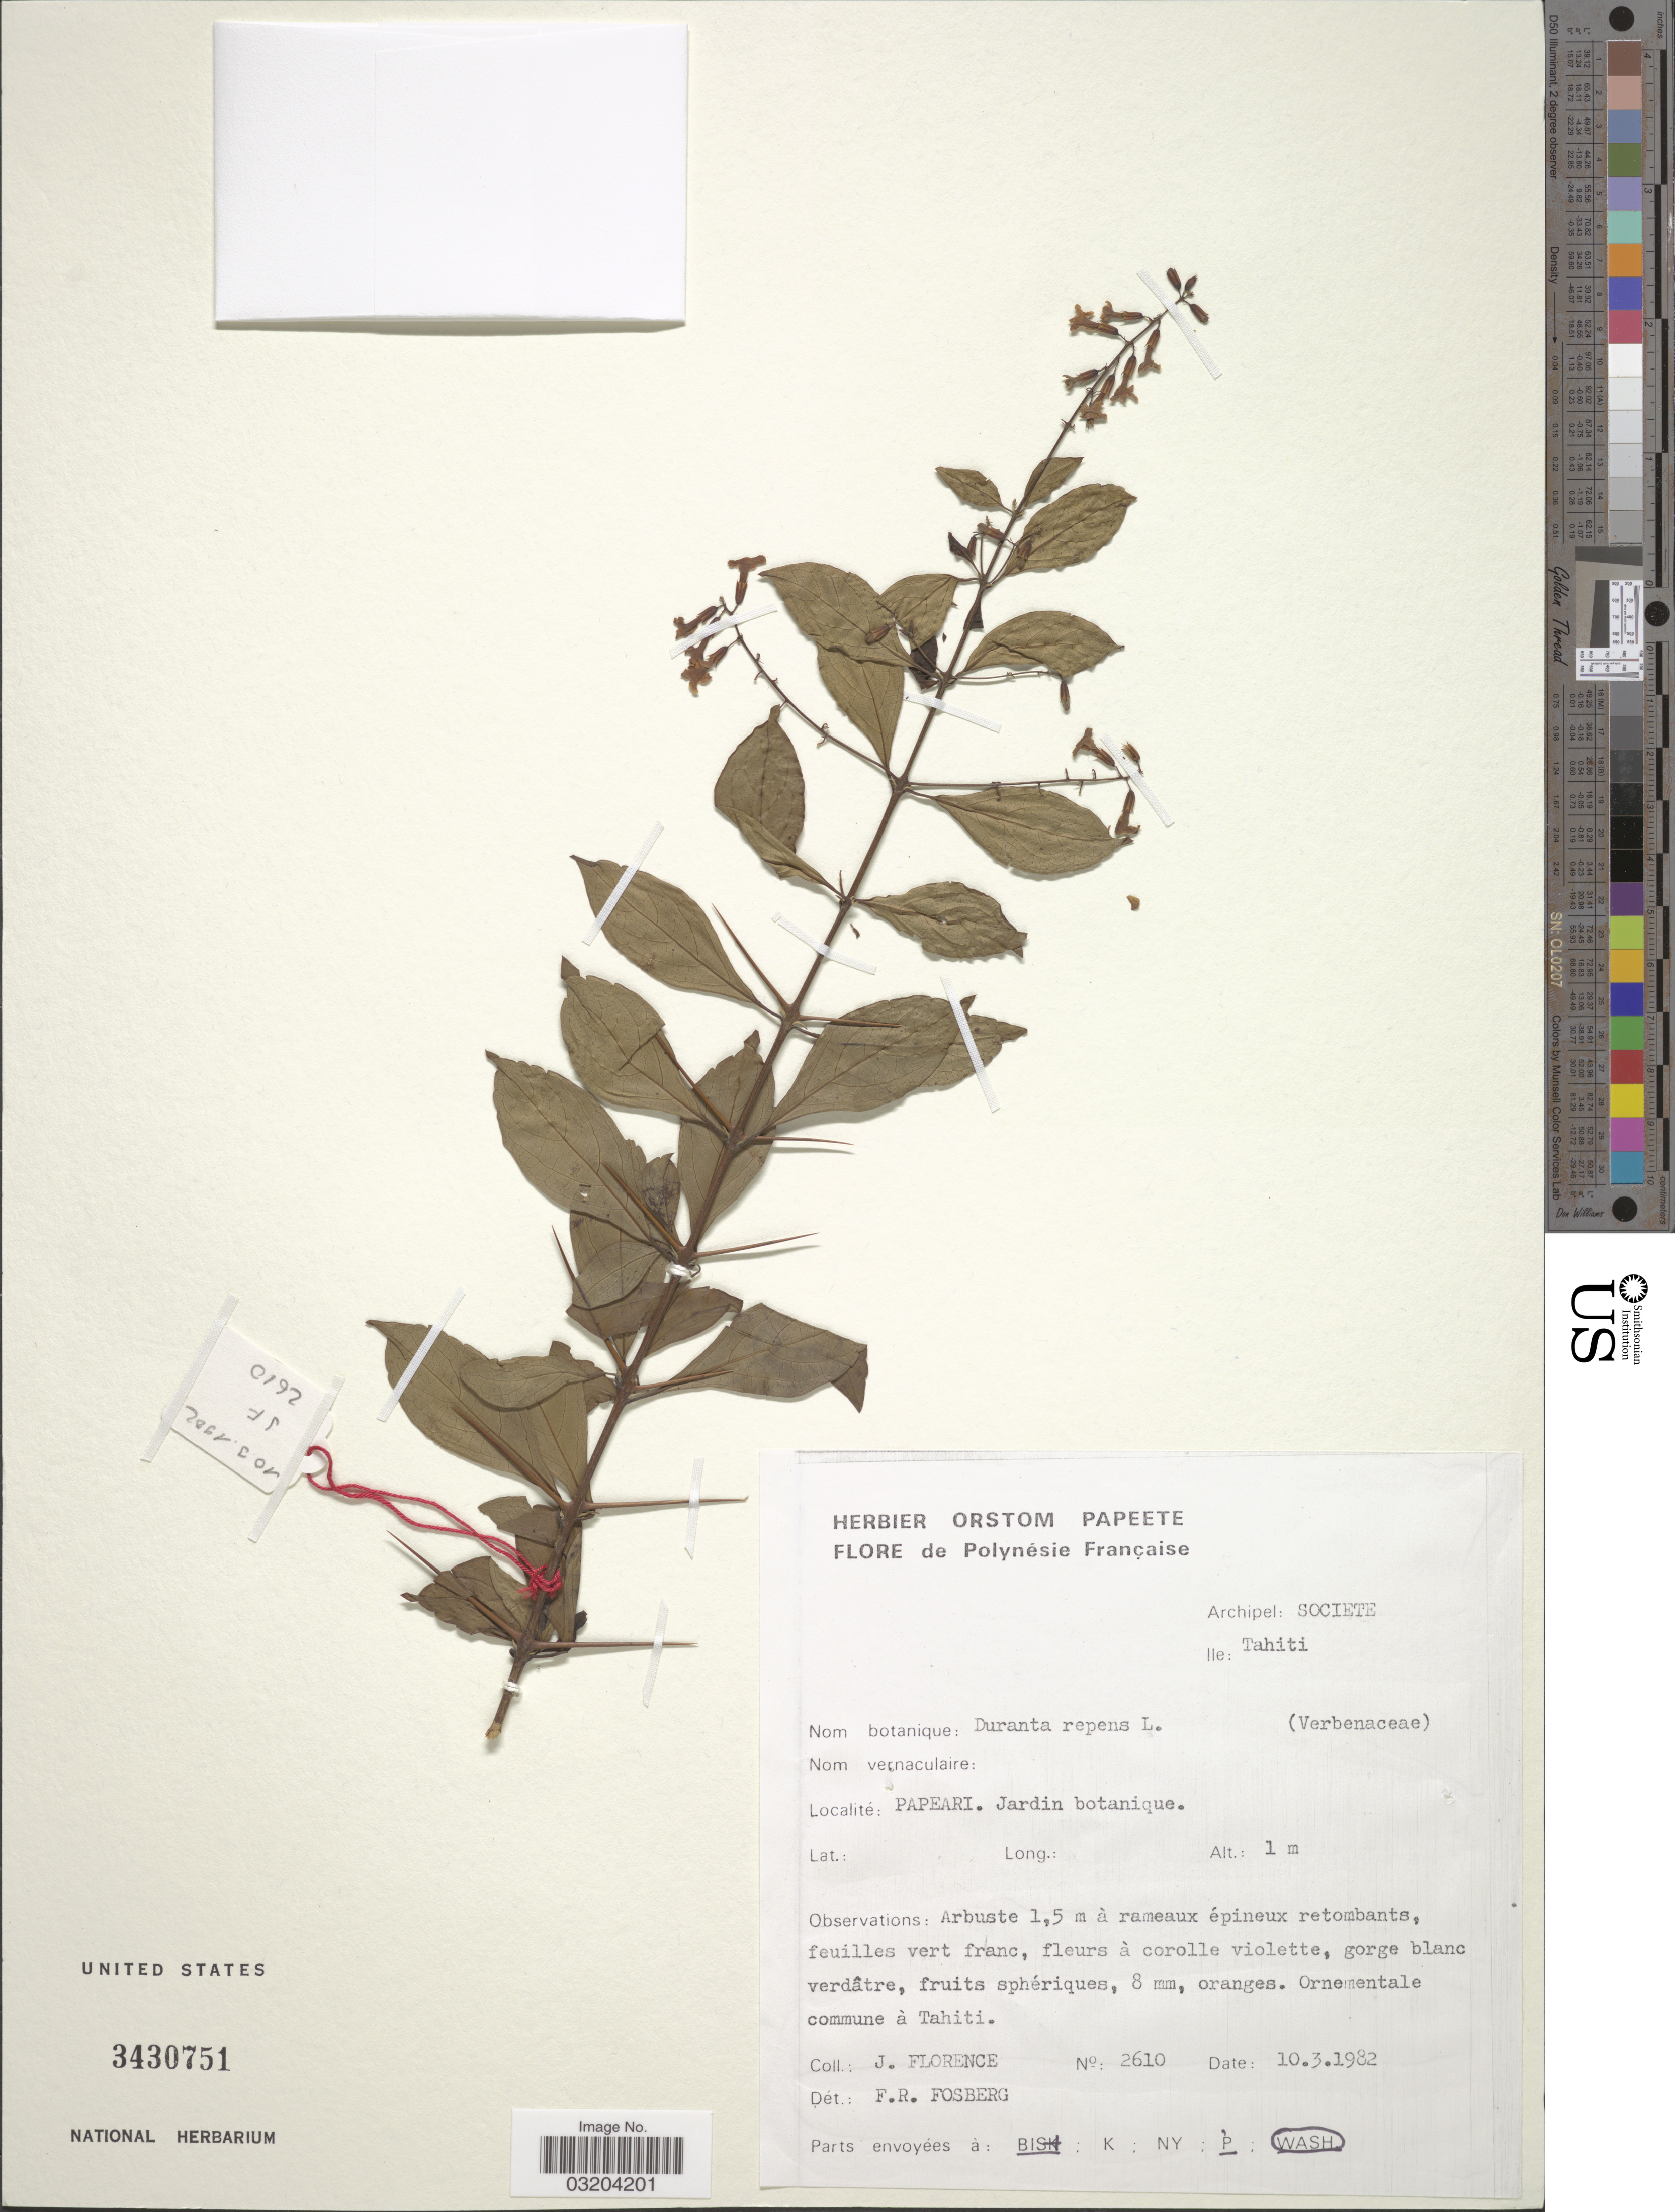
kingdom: Plantae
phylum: Tracheophyta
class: Magnoliopsida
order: Lamiales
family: Verbenaceae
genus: Duranta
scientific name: Duranta erecta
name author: L.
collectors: J. Florence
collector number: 2610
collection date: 1982-03-10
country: French Polynesia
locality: Polynésie Française. Archipel: Societe, Ile: Tahiti. Papeari. Jardin Botanique.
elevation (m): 1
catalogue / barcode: US 3430751